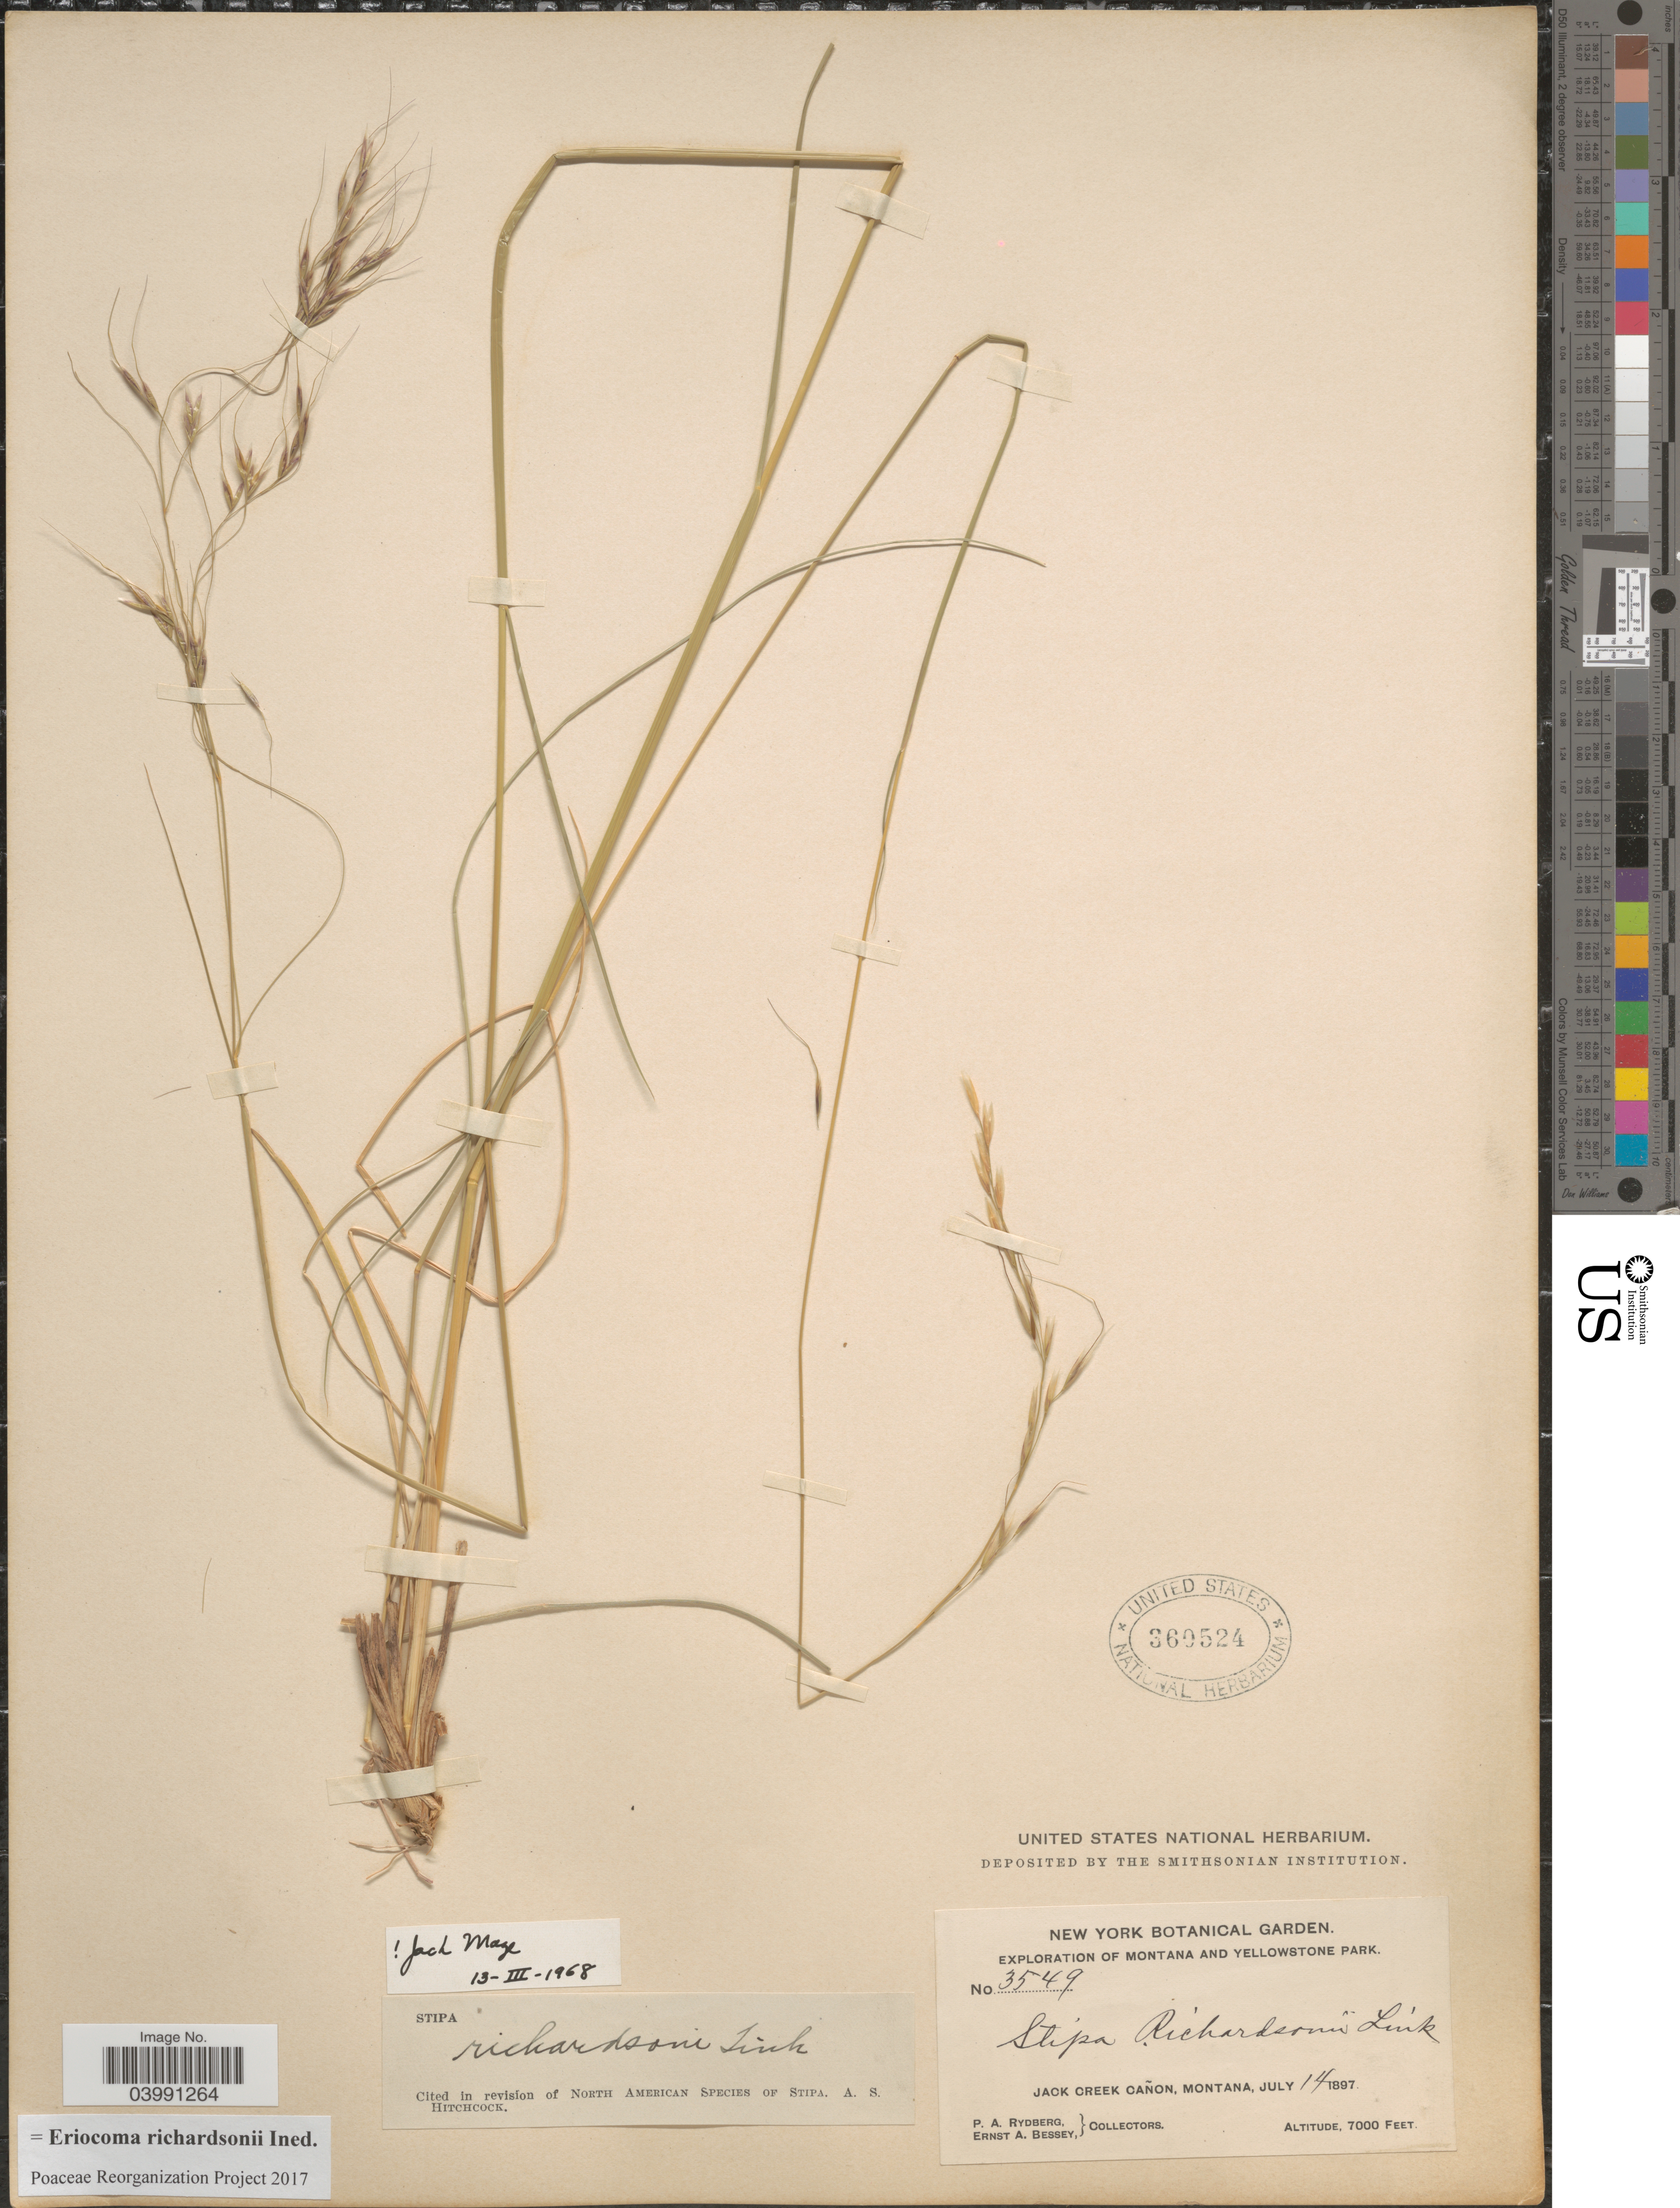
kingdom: Plantae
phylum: Tracheophyta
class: Liliopsida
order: Poales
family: Poaceae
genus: Eriocoma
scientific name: Eriocoma richardsonii ined.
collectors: P. A. Rydberg & E. A. Bessey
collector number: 3549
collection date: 1897-07-14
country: United States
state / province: Montana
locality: Montana and Yellowstone National Park. Jack Creek Cañon.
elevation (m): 2134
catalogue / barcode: US 360524